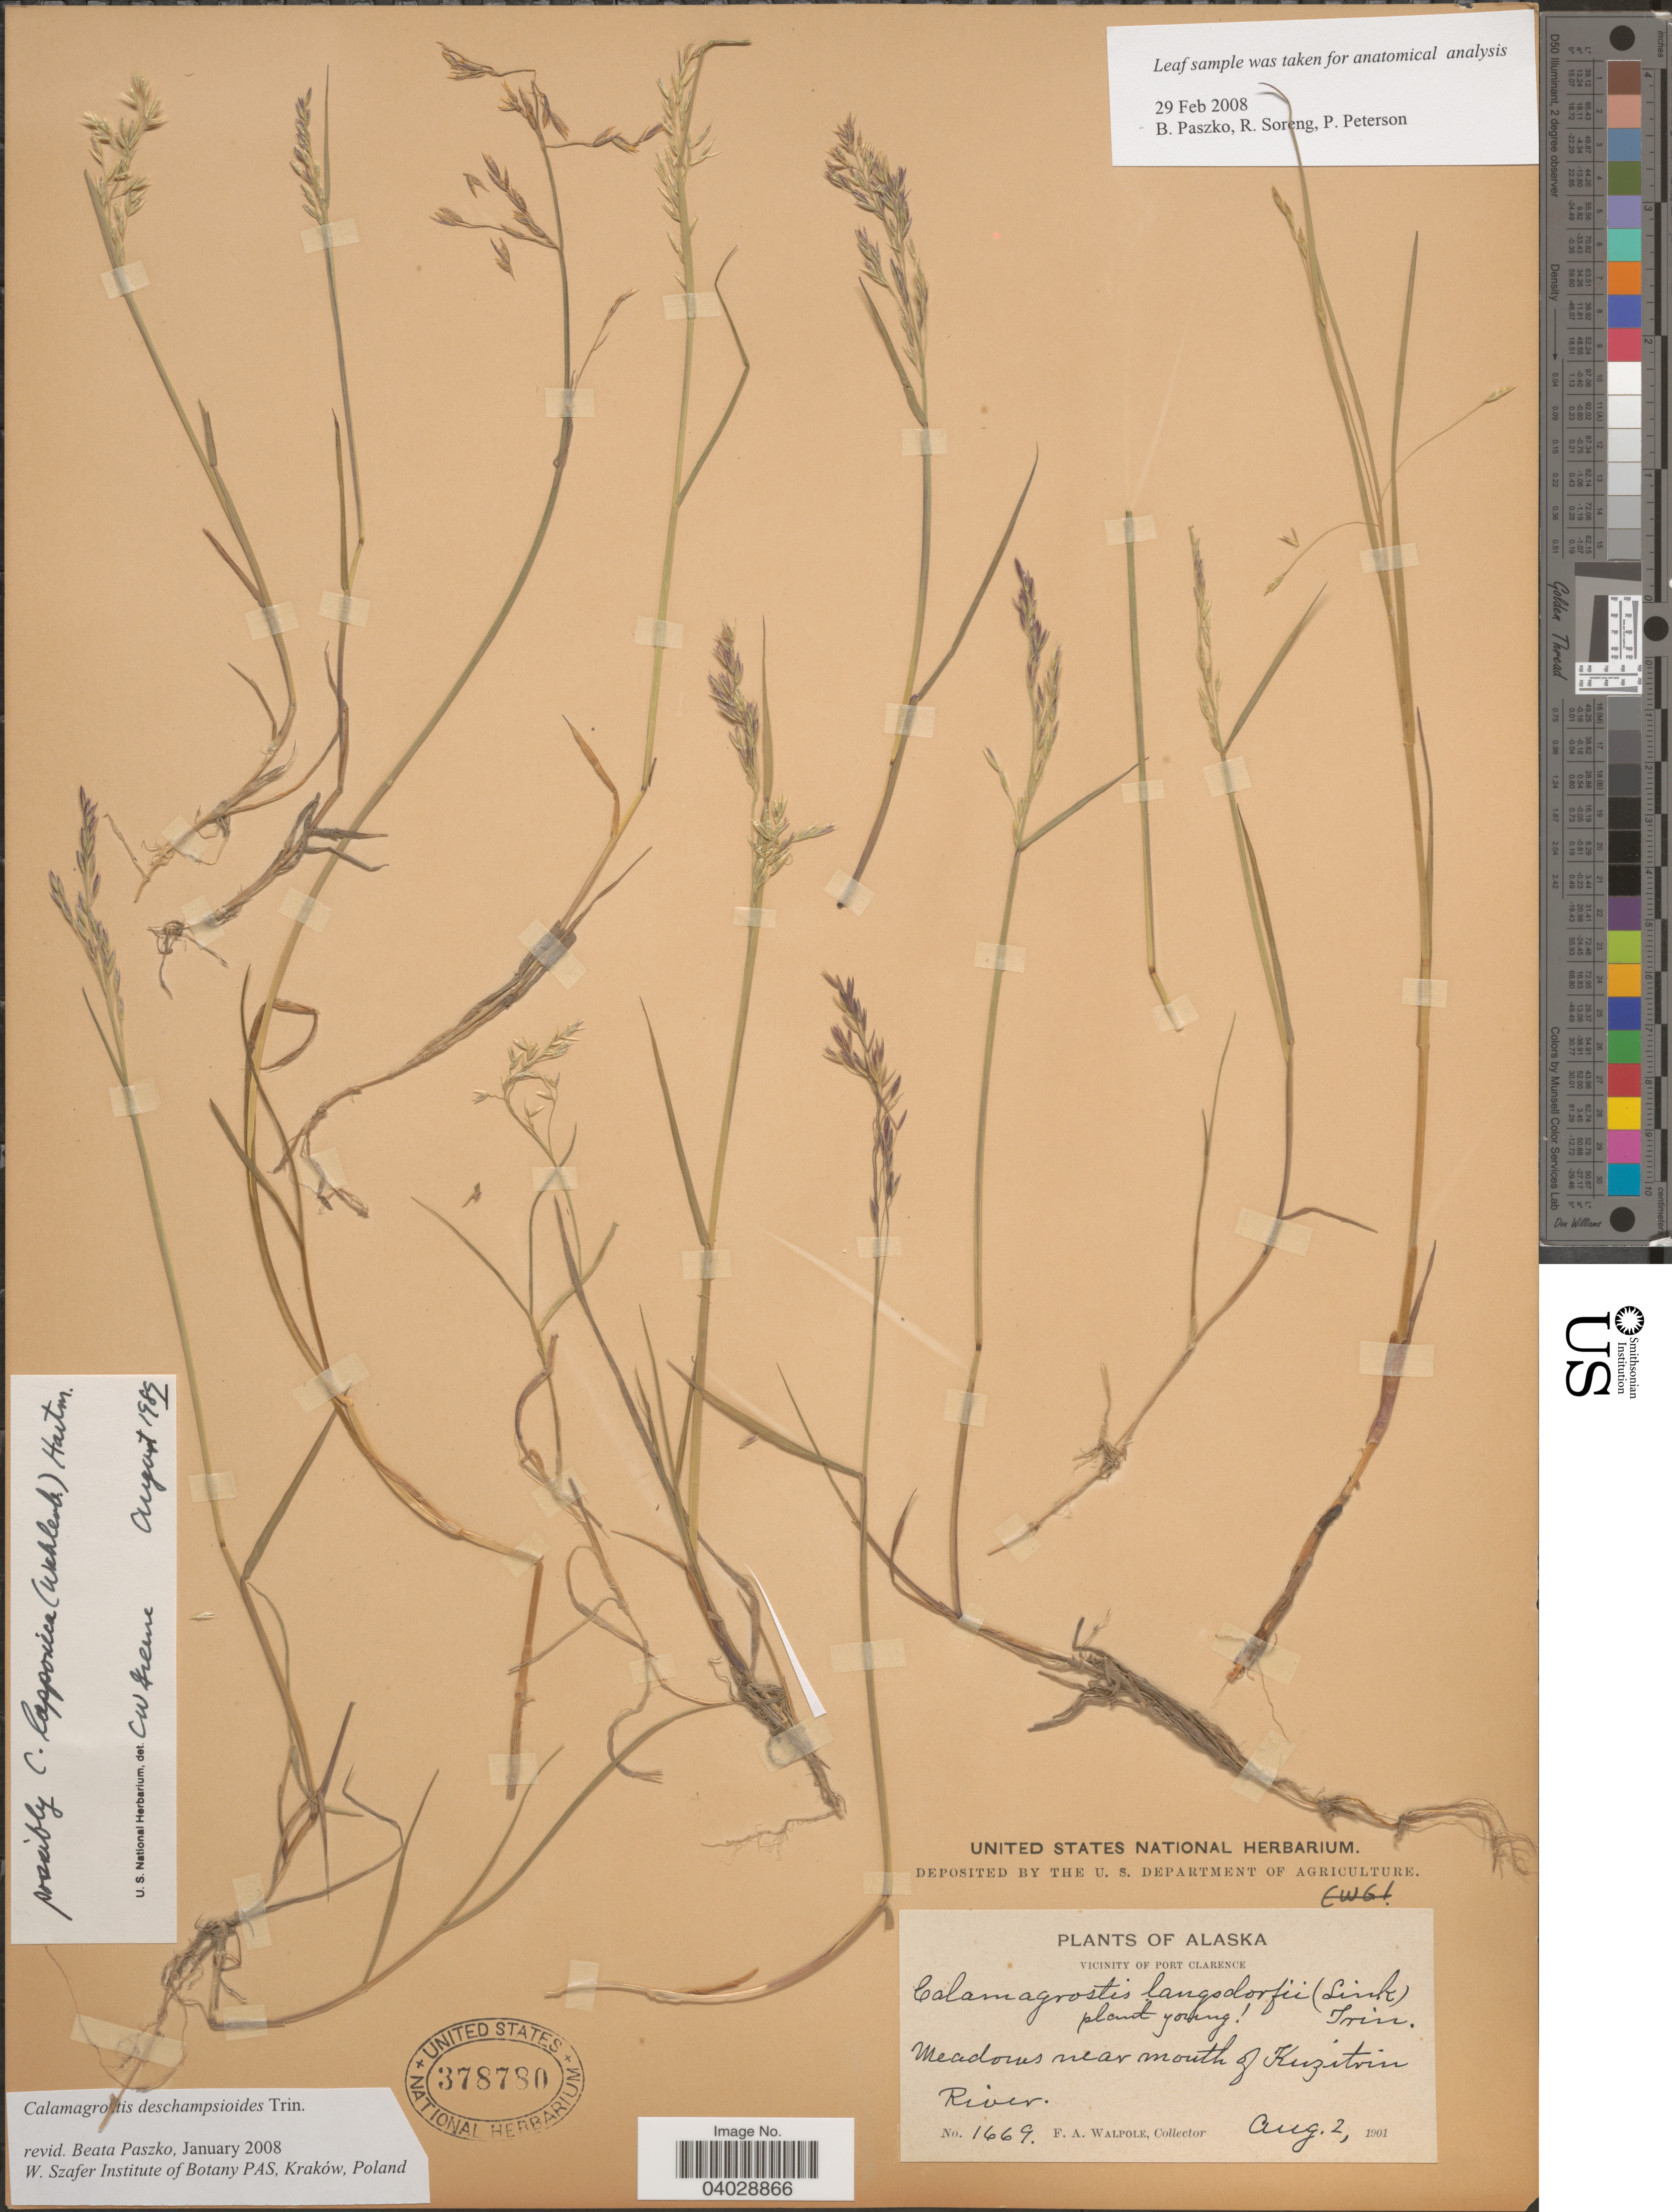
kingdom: Plantae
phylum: Tracheophyta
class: Liliopsida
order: Poales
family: Poaceae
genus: Calamagrostis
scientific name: Calamagrostis deschampsioides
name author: Trin.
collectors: F. Walpole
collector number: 1669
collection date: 1901-08-02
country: United States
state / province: Alaska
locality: Vicinity of Port Clarence. Meadows near mouth of Kuzitrin River.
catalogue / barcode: US 378780